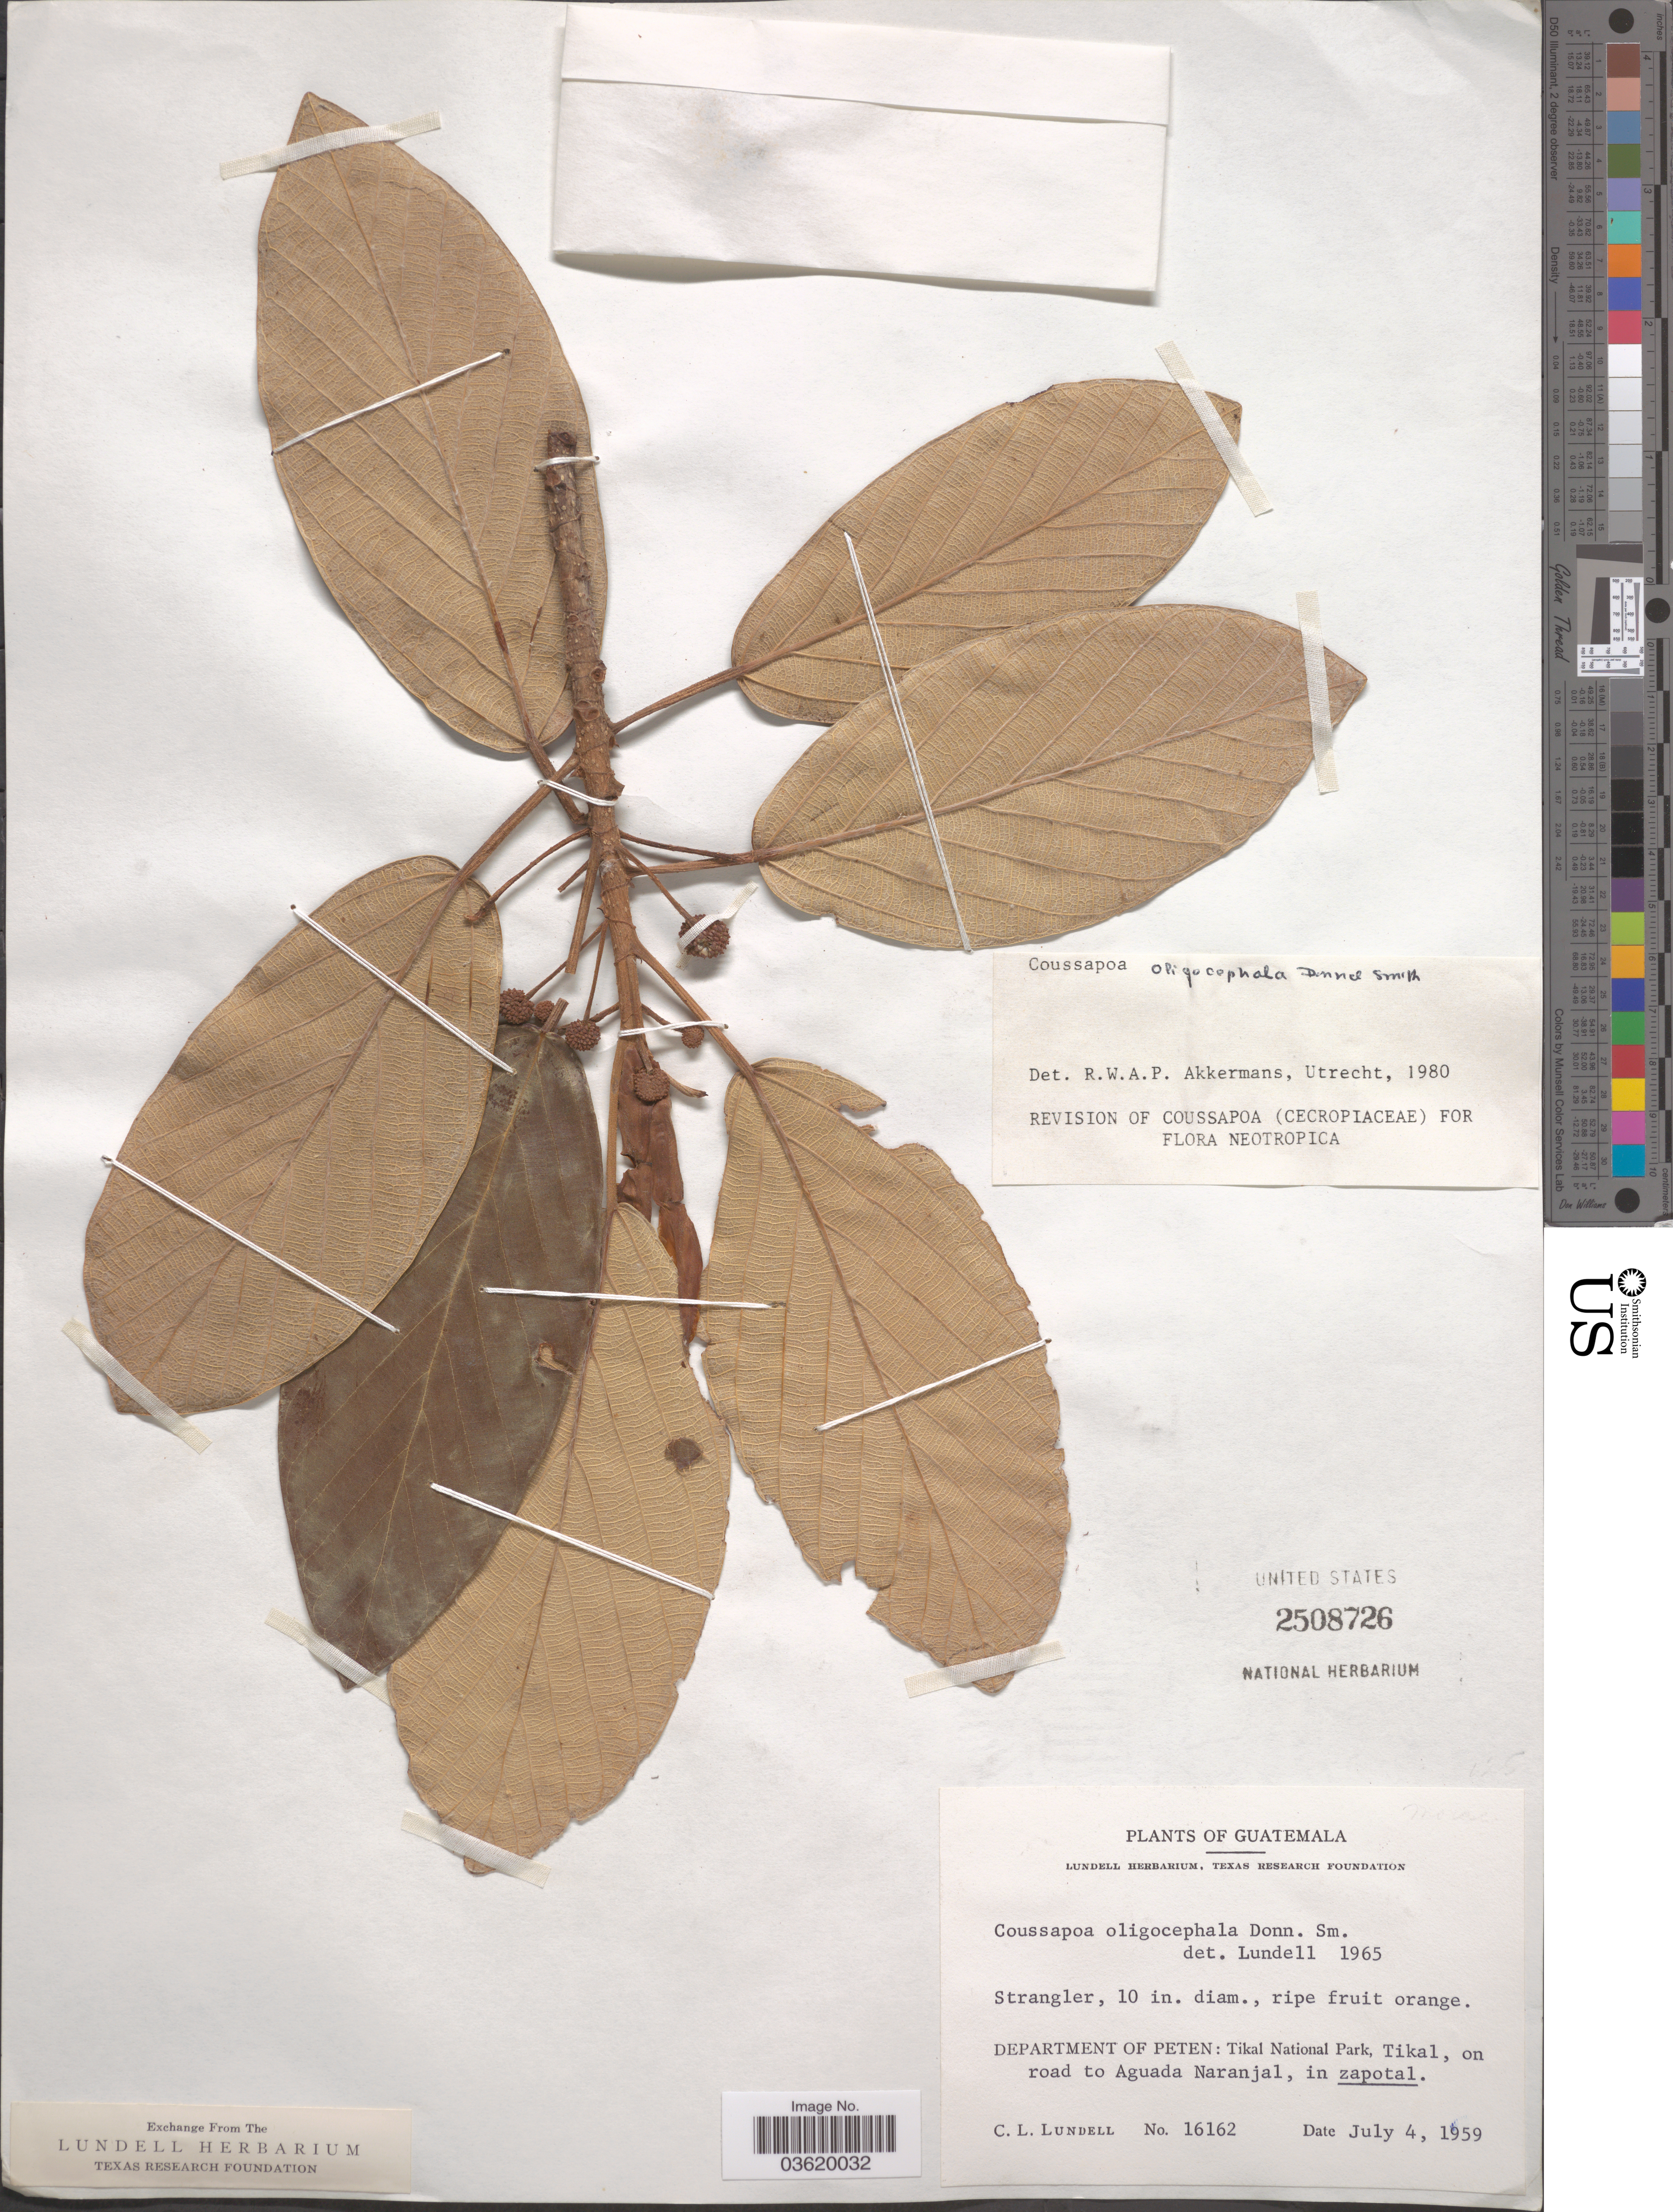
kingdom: Plantae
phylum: Tracheophyta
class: Magnoliopsida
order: Rosales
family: Urticaceae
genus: Coussapoa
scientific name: Coussapoa oligocephala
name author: Donn. Sm.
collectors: C. L. Lundell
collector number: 16162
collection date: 1959-07-04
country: Guatemala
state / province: El Peten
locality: Department of Peten: Tikal National Park, Tikal, on road to Aguada Naranjal.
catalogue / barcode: US 2508726